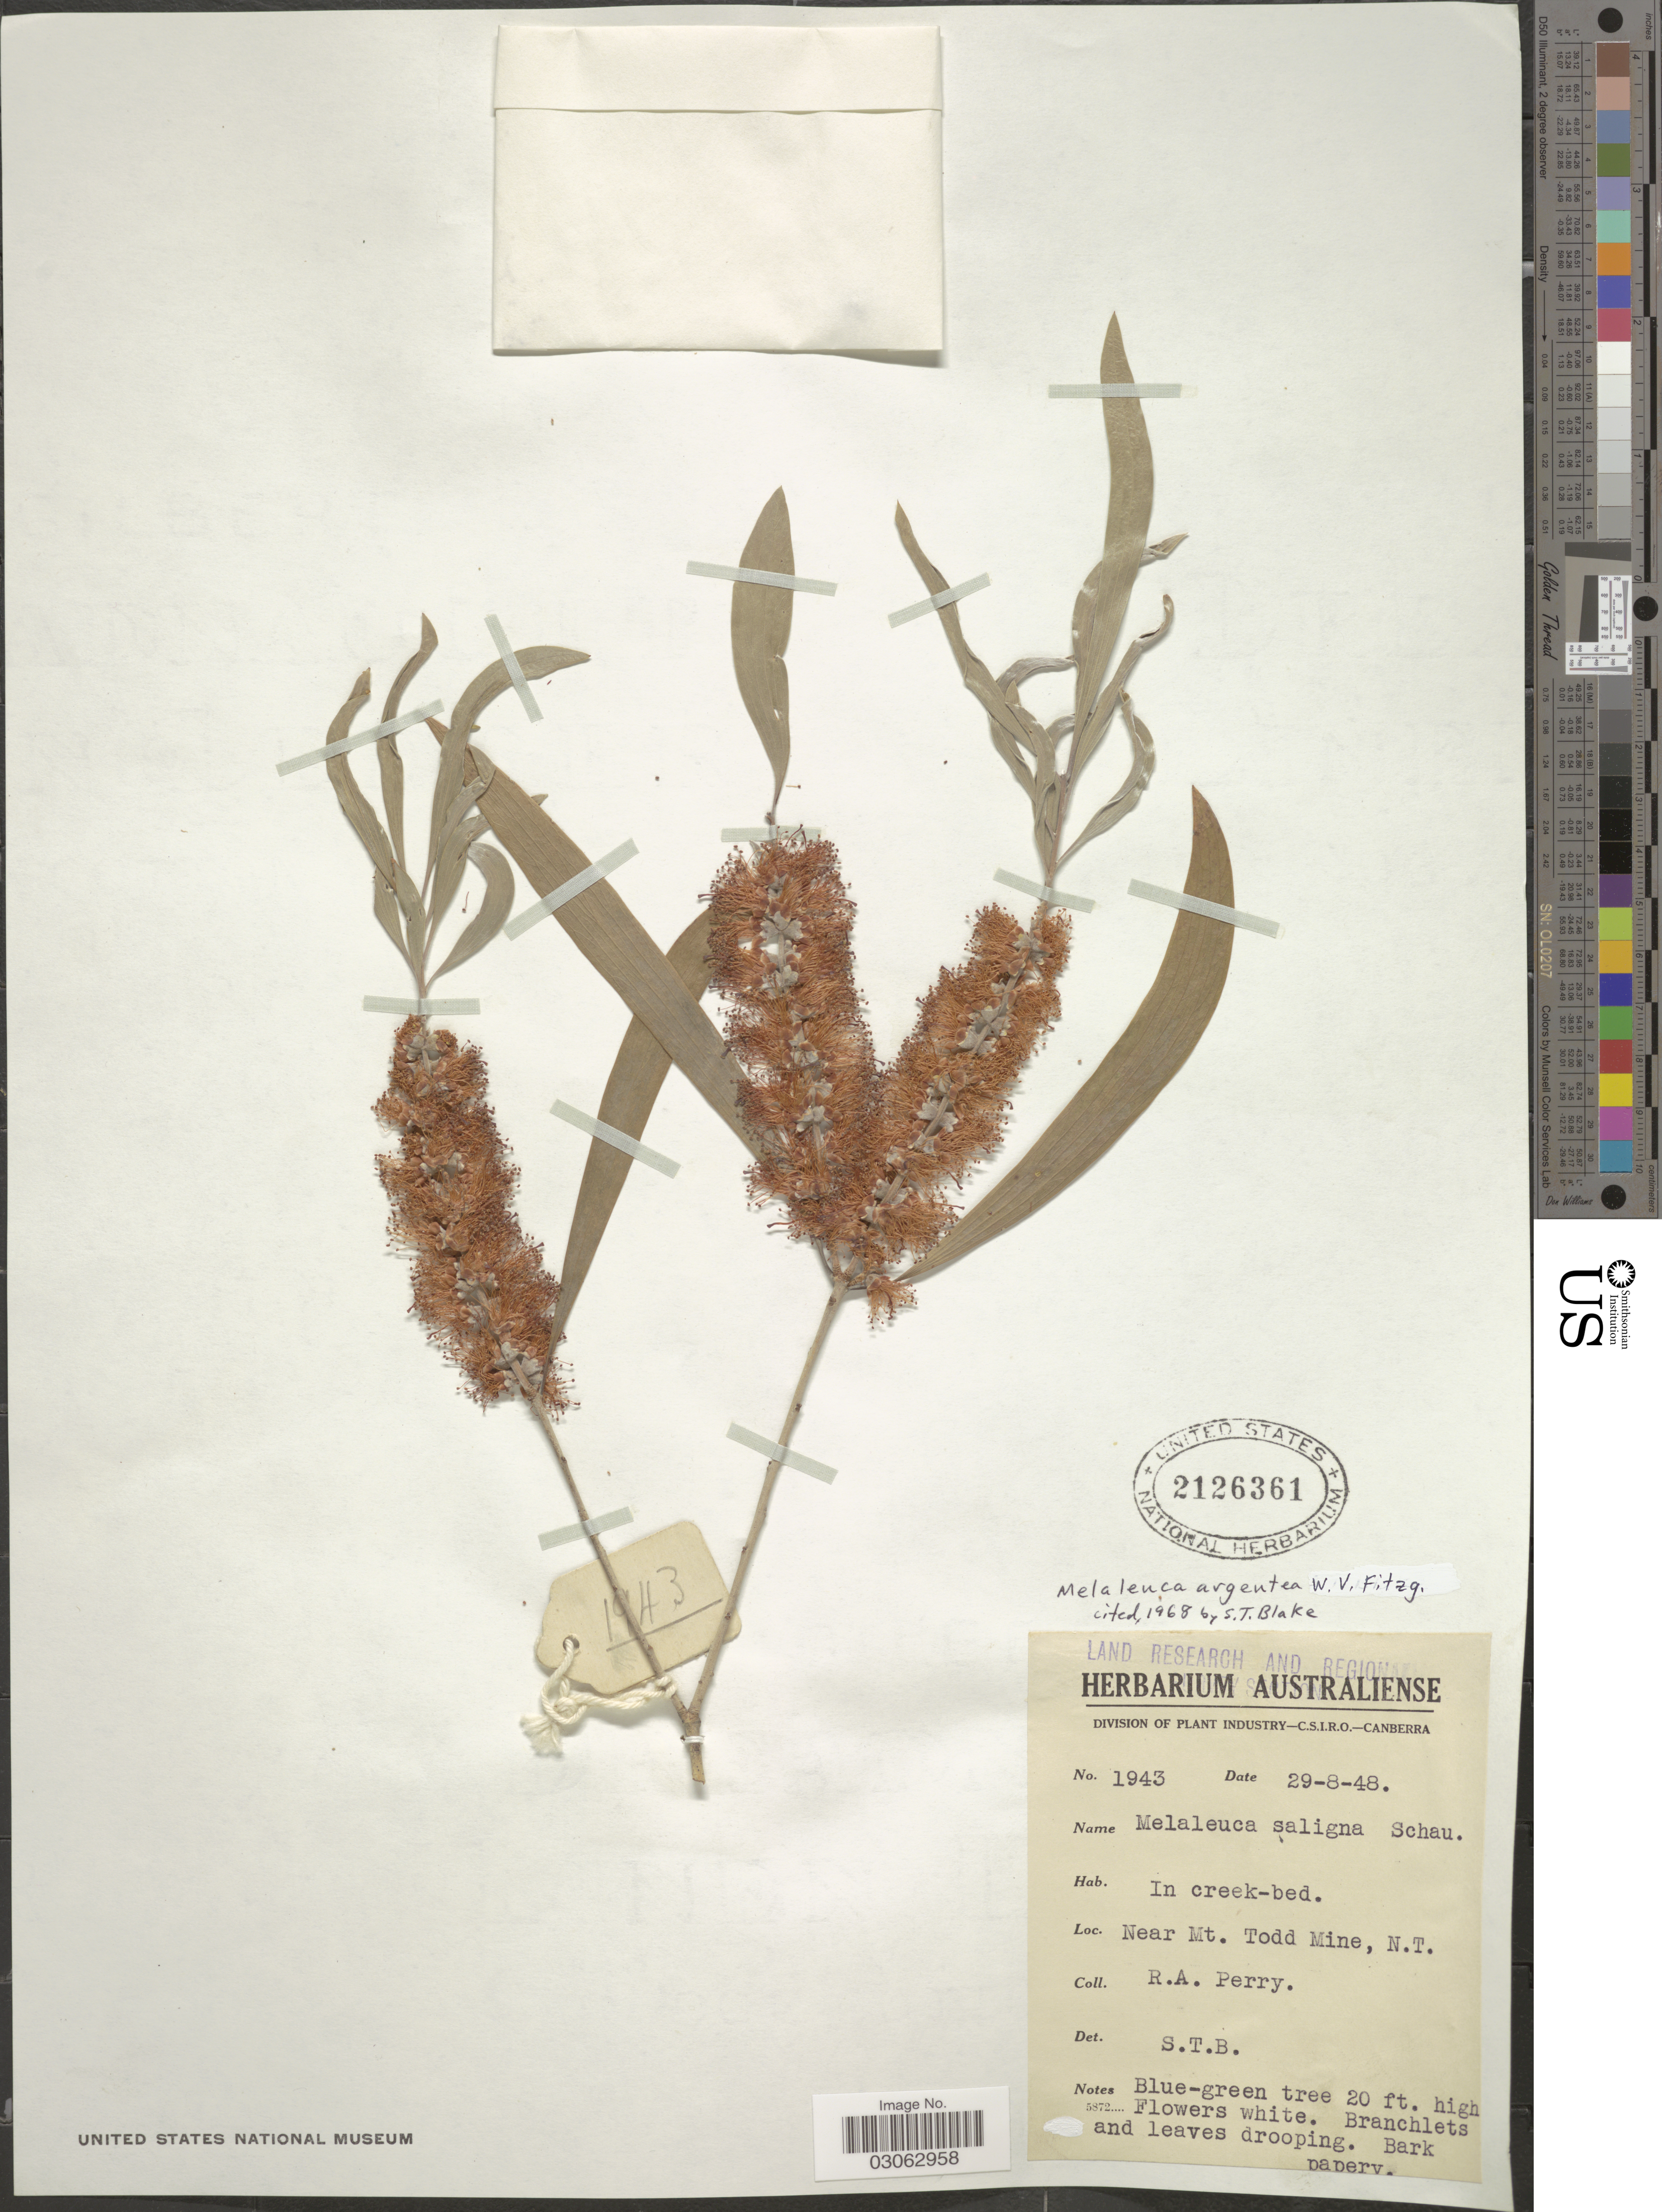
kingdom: Plantae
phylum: Tracheophyta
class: Magnoliopsida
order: Myrtales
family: Myrtaceae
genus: Melaleuca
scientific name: Melaleuca argentea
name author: W. Fitzg.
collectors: Perry, R. A.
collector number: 1943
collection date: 1948-08-29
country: Canada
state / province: Northwest Territories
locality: Near Mt. Todd Mine.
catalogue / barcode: US 2126361